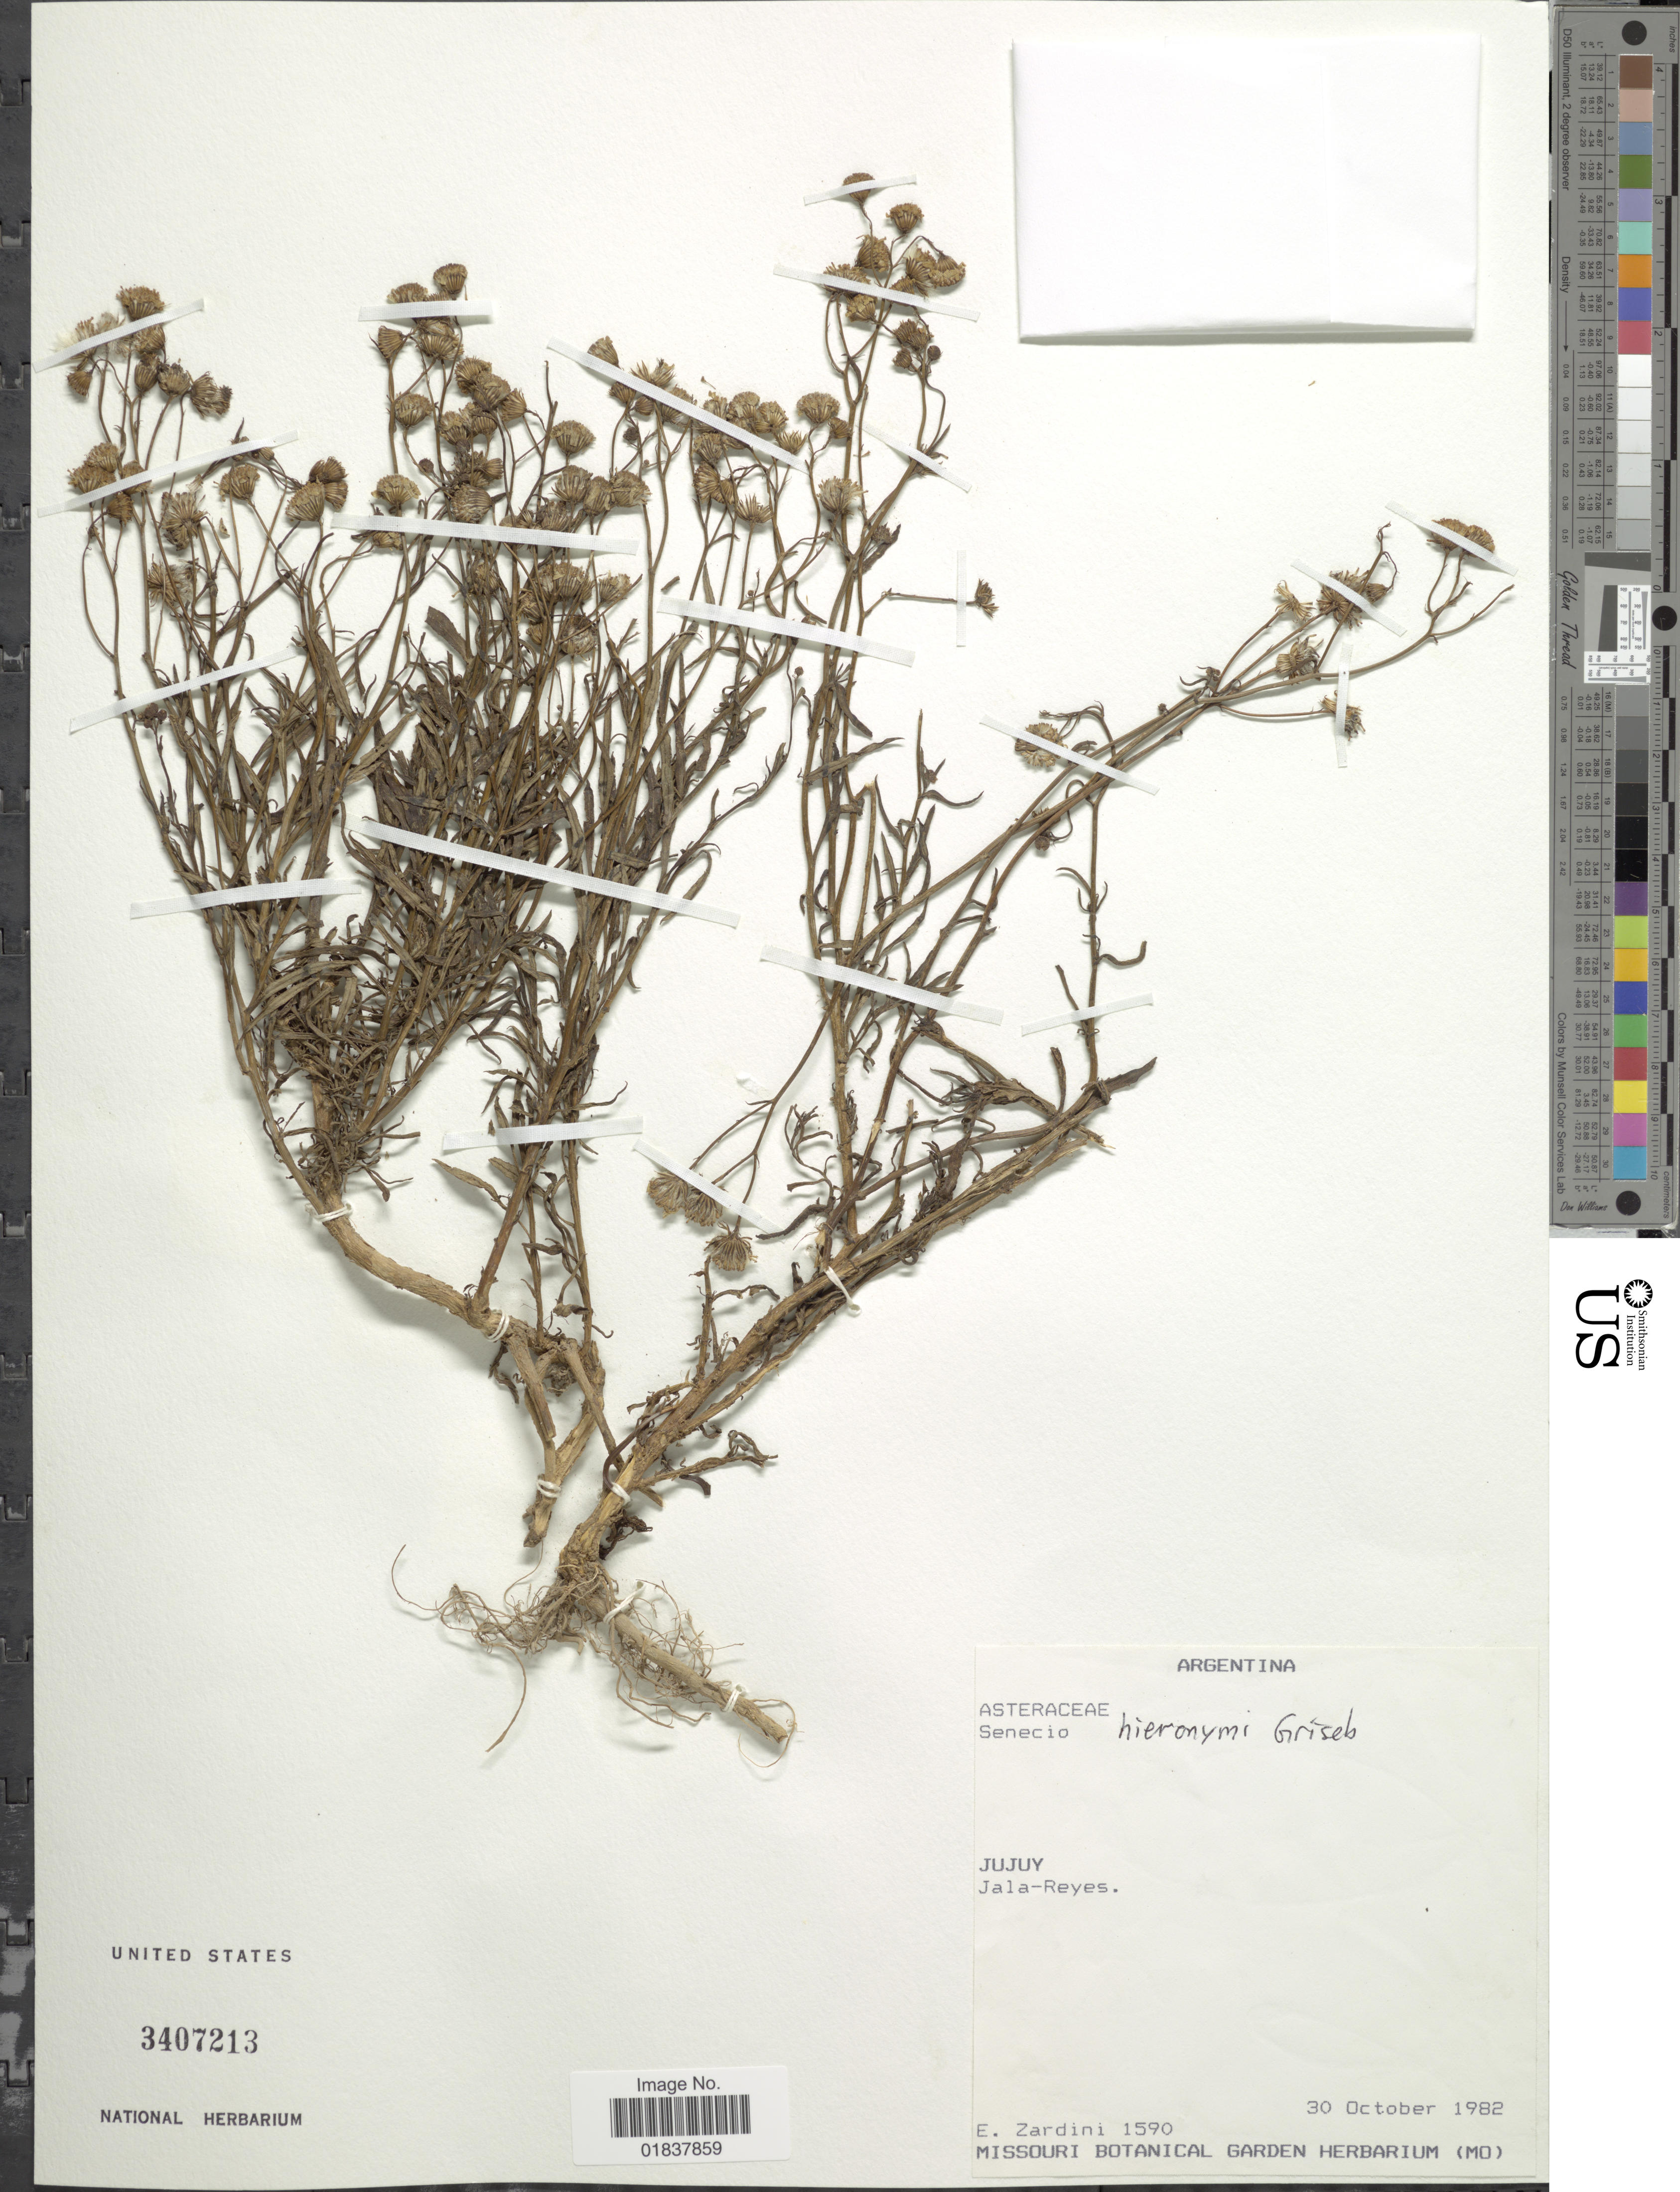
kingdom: Plantae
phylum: Tracheophyta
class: Magnoliopsida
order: Asterales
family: Asteraceae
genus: Senecio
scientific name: Senecio hieronymi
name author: Griseb.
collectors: E. M. Zardini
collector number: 1590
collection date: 1982-10-30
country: Argentina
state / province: Jujuy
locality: Jala-Reyes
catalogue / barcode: US 3407213